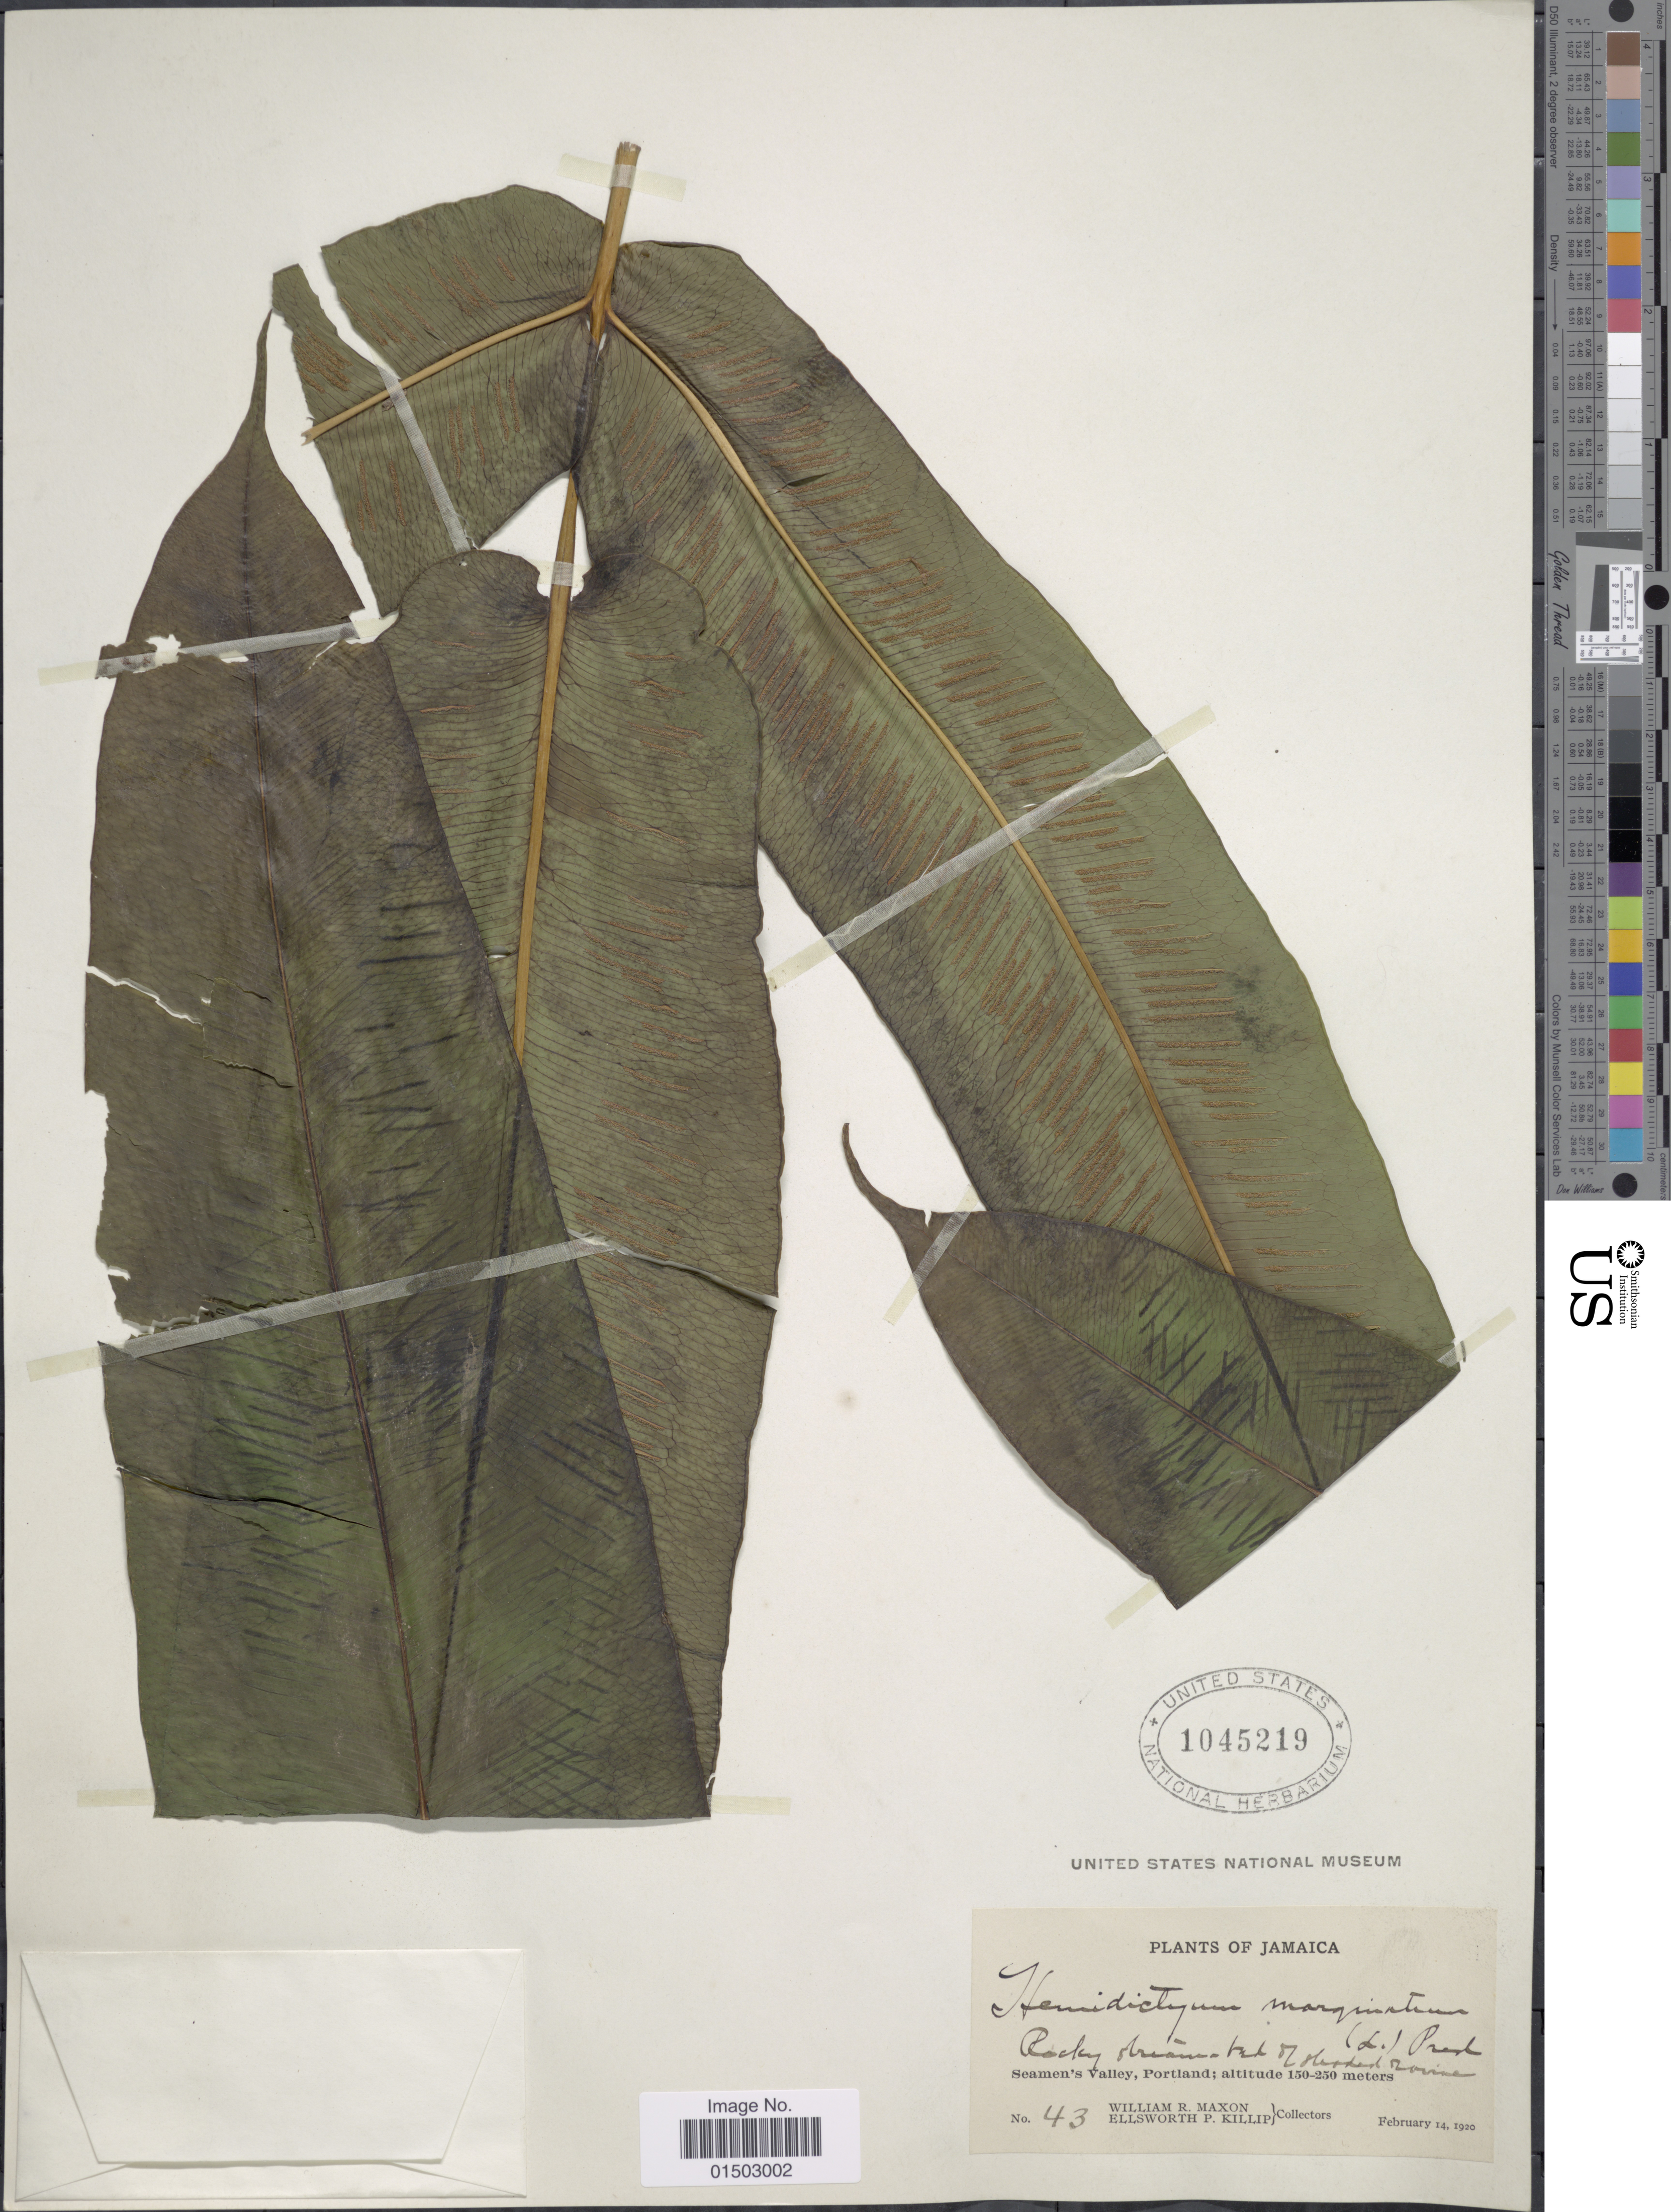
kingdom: Plantae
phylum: Tracheophyta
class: Polypodiopsida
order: Polypodiales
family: Hemidictyaceae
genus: Hemidictyum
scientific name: Hemidictyum marginatum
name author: (L.) C. Presl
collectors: W. R. Maxon & E. P. Killip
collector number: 43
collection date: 1920-02-14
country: Jamaica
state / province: Portland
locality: Seamen's Valley, Portland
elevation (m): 150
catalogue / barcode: US 1045219